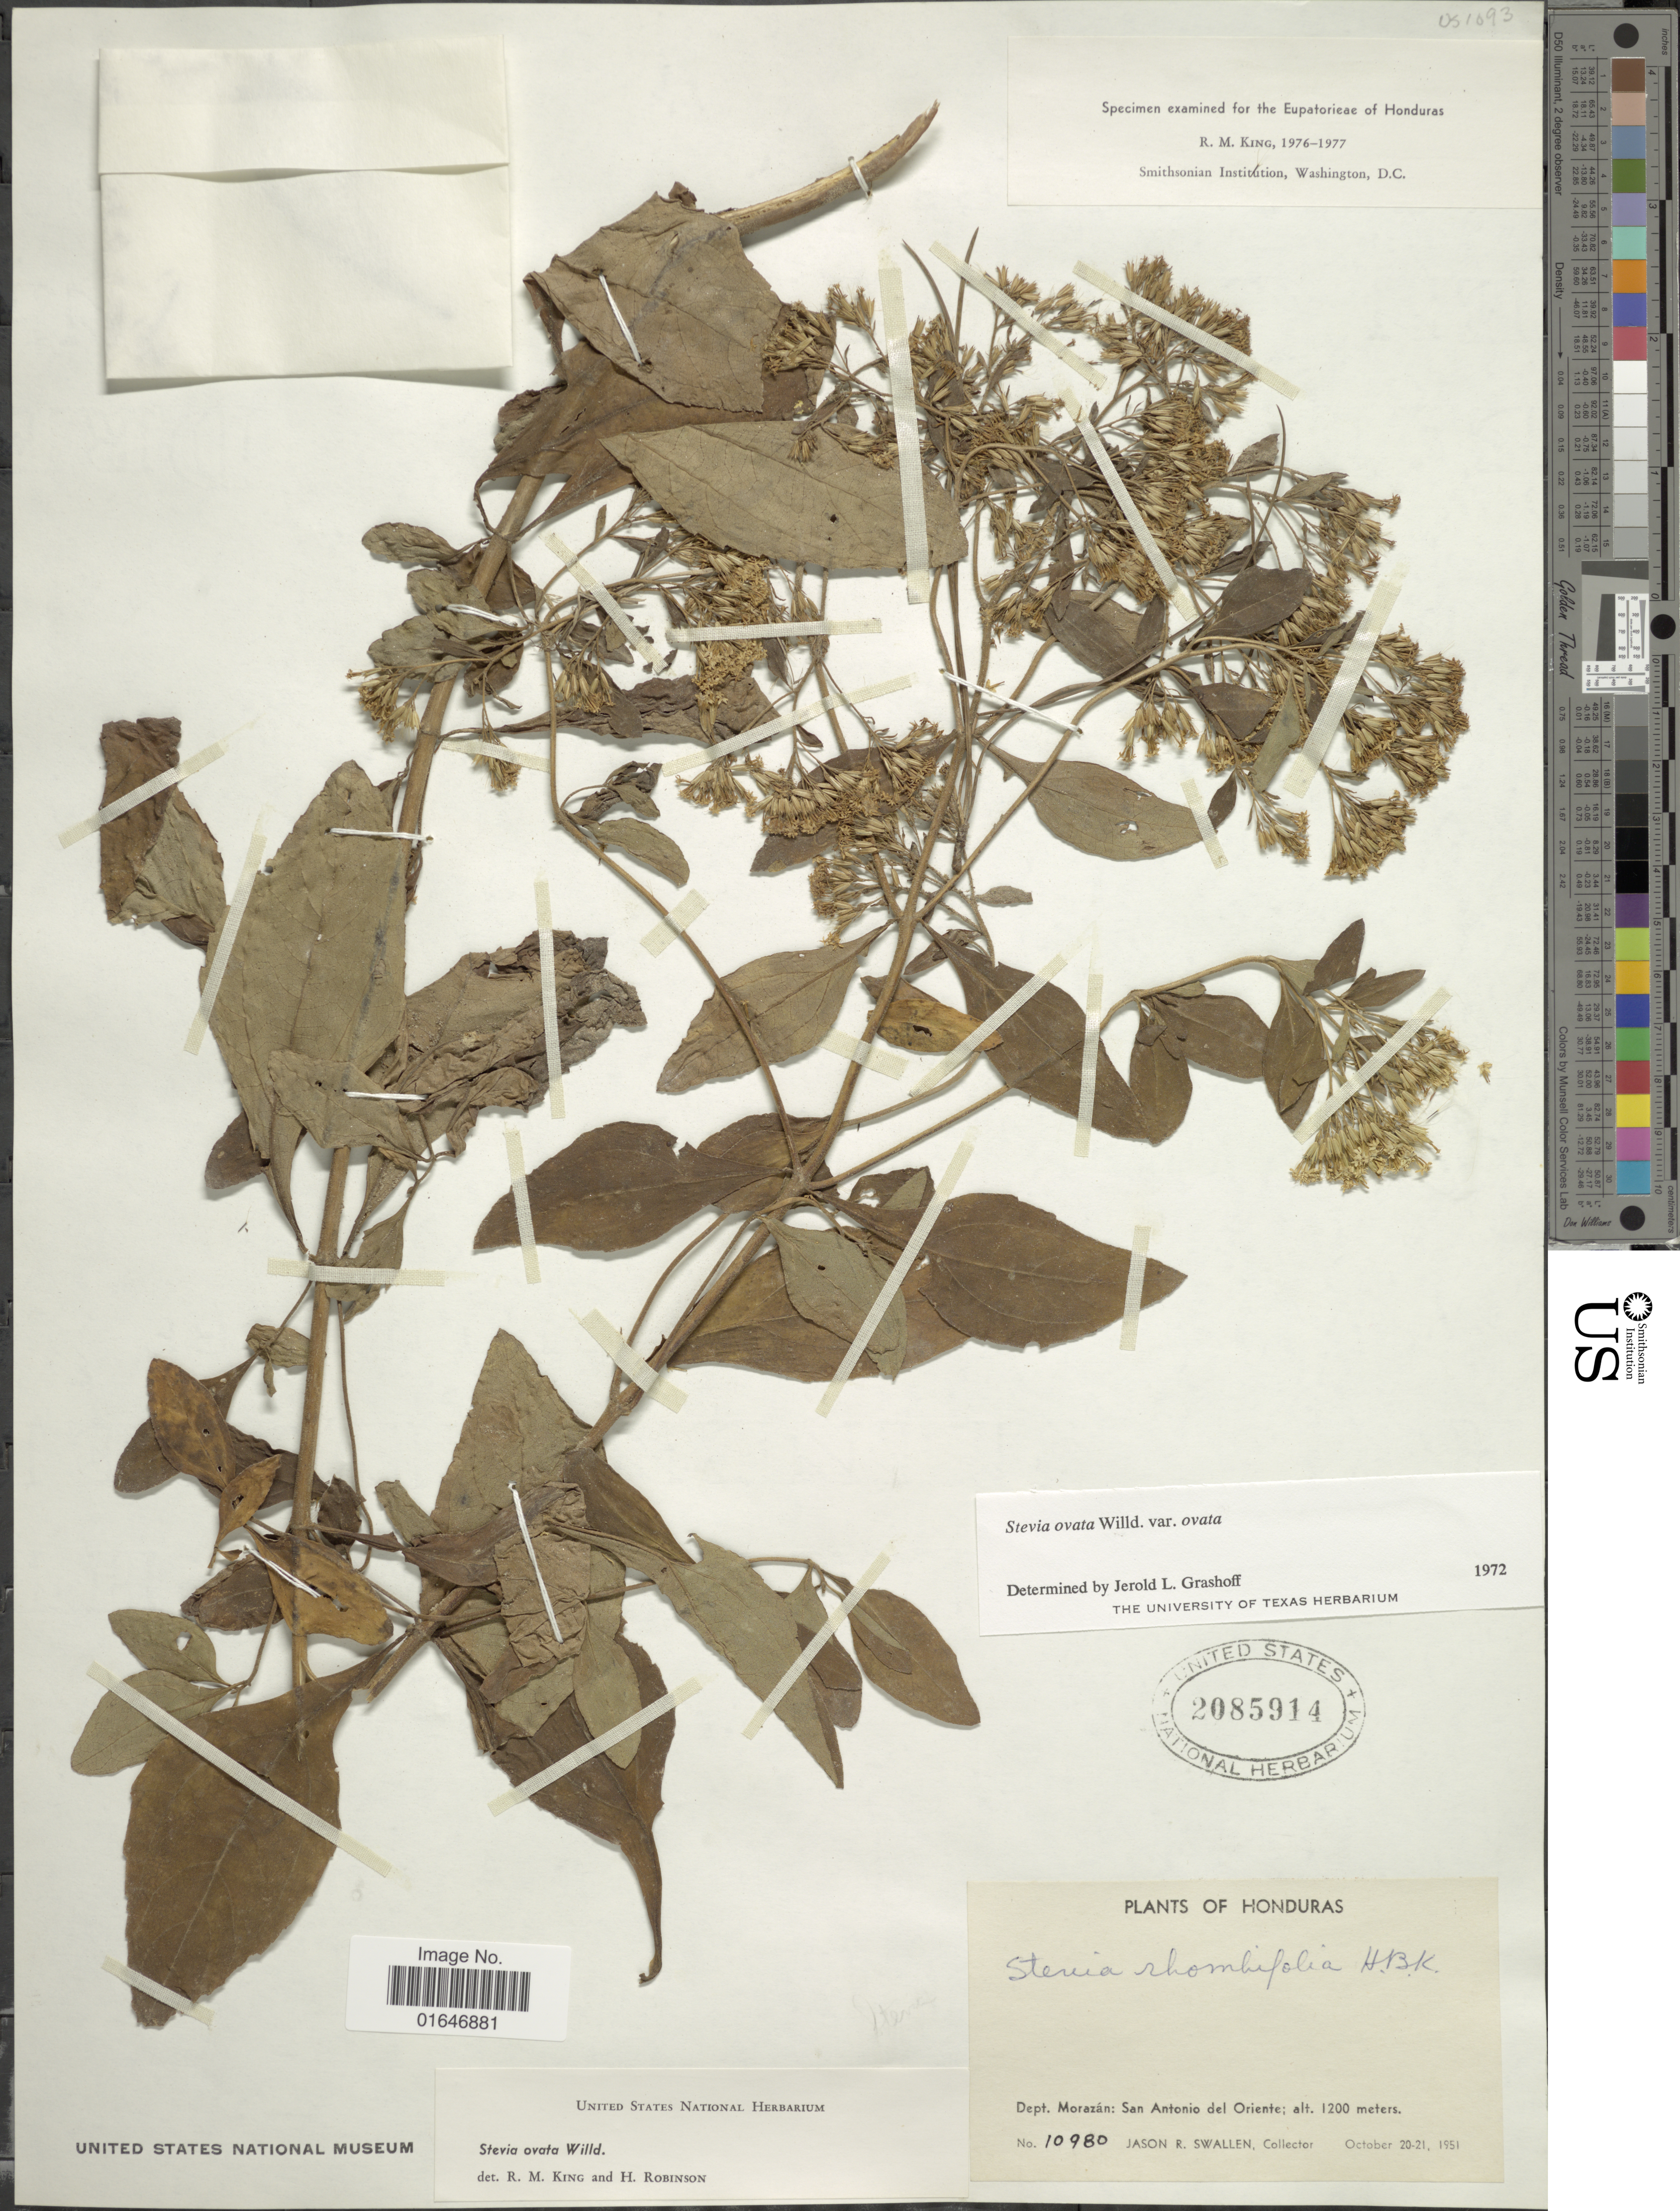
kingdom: Plantae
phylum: Tracheophyta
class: Magnoliopsida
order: Asterales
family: Asteraceae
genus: Stevia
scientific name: Stevia ovata var. ovata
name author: Willd.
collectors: J. R. Swallen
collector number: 10980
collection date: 1951-10-20/1951-10-21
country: Honduras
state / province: Fco. Morazán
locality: San Antonio del Oriente.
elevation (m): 1200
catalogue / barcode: US 2085914